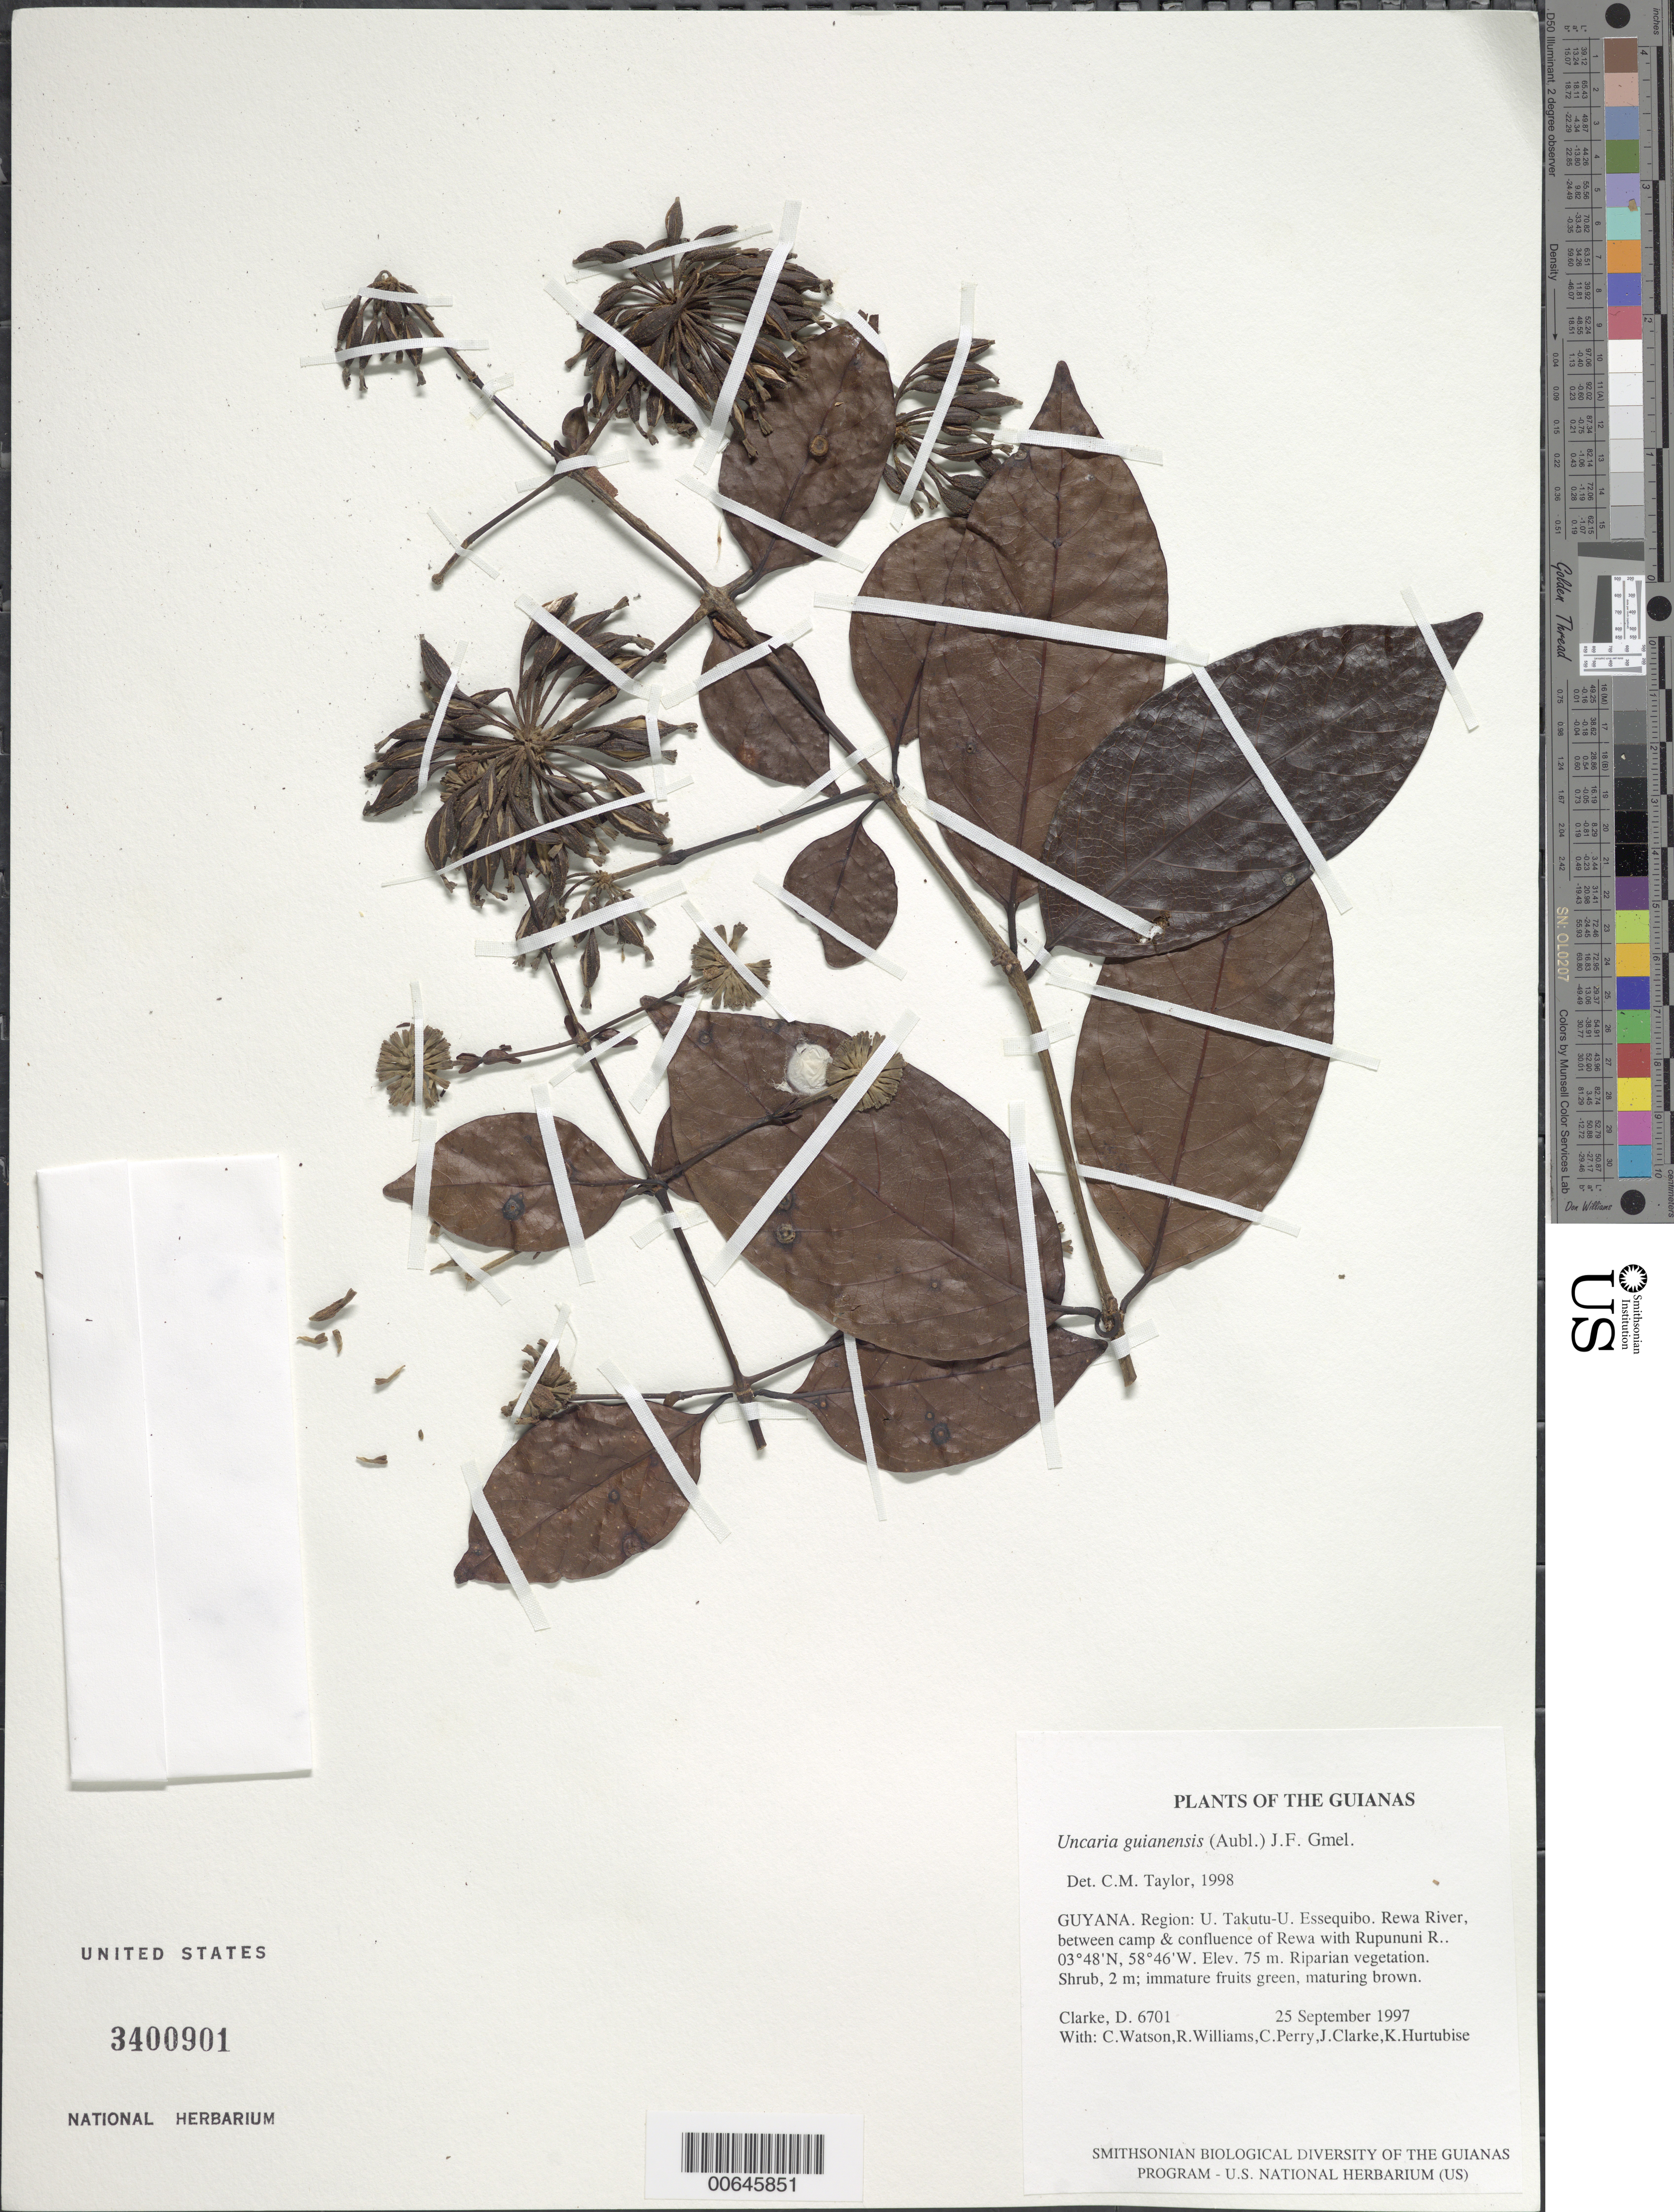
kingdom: Plantae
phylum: Tracheophyta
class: Magnoliopsida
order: Gentianales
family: Rubiaceae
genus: Uncaria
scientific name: Uncaria guianensis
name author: (Aubl.) J.F. Gmel.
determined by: Taylor, Charlotte M.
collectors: H. D. Clarke, C. Watson, R. Williams, C. Perry, J. Clarke & K. Hurtubise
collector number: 6701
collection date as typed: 25 September 1997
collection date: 1997-09-25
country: Guyana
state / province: U. Takutu-U. Essequibo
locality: Rewa River, between camp & confluence of Rewa with Rupununi R.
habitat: Riparian vegetation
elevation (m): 75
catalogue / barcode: US 3400901